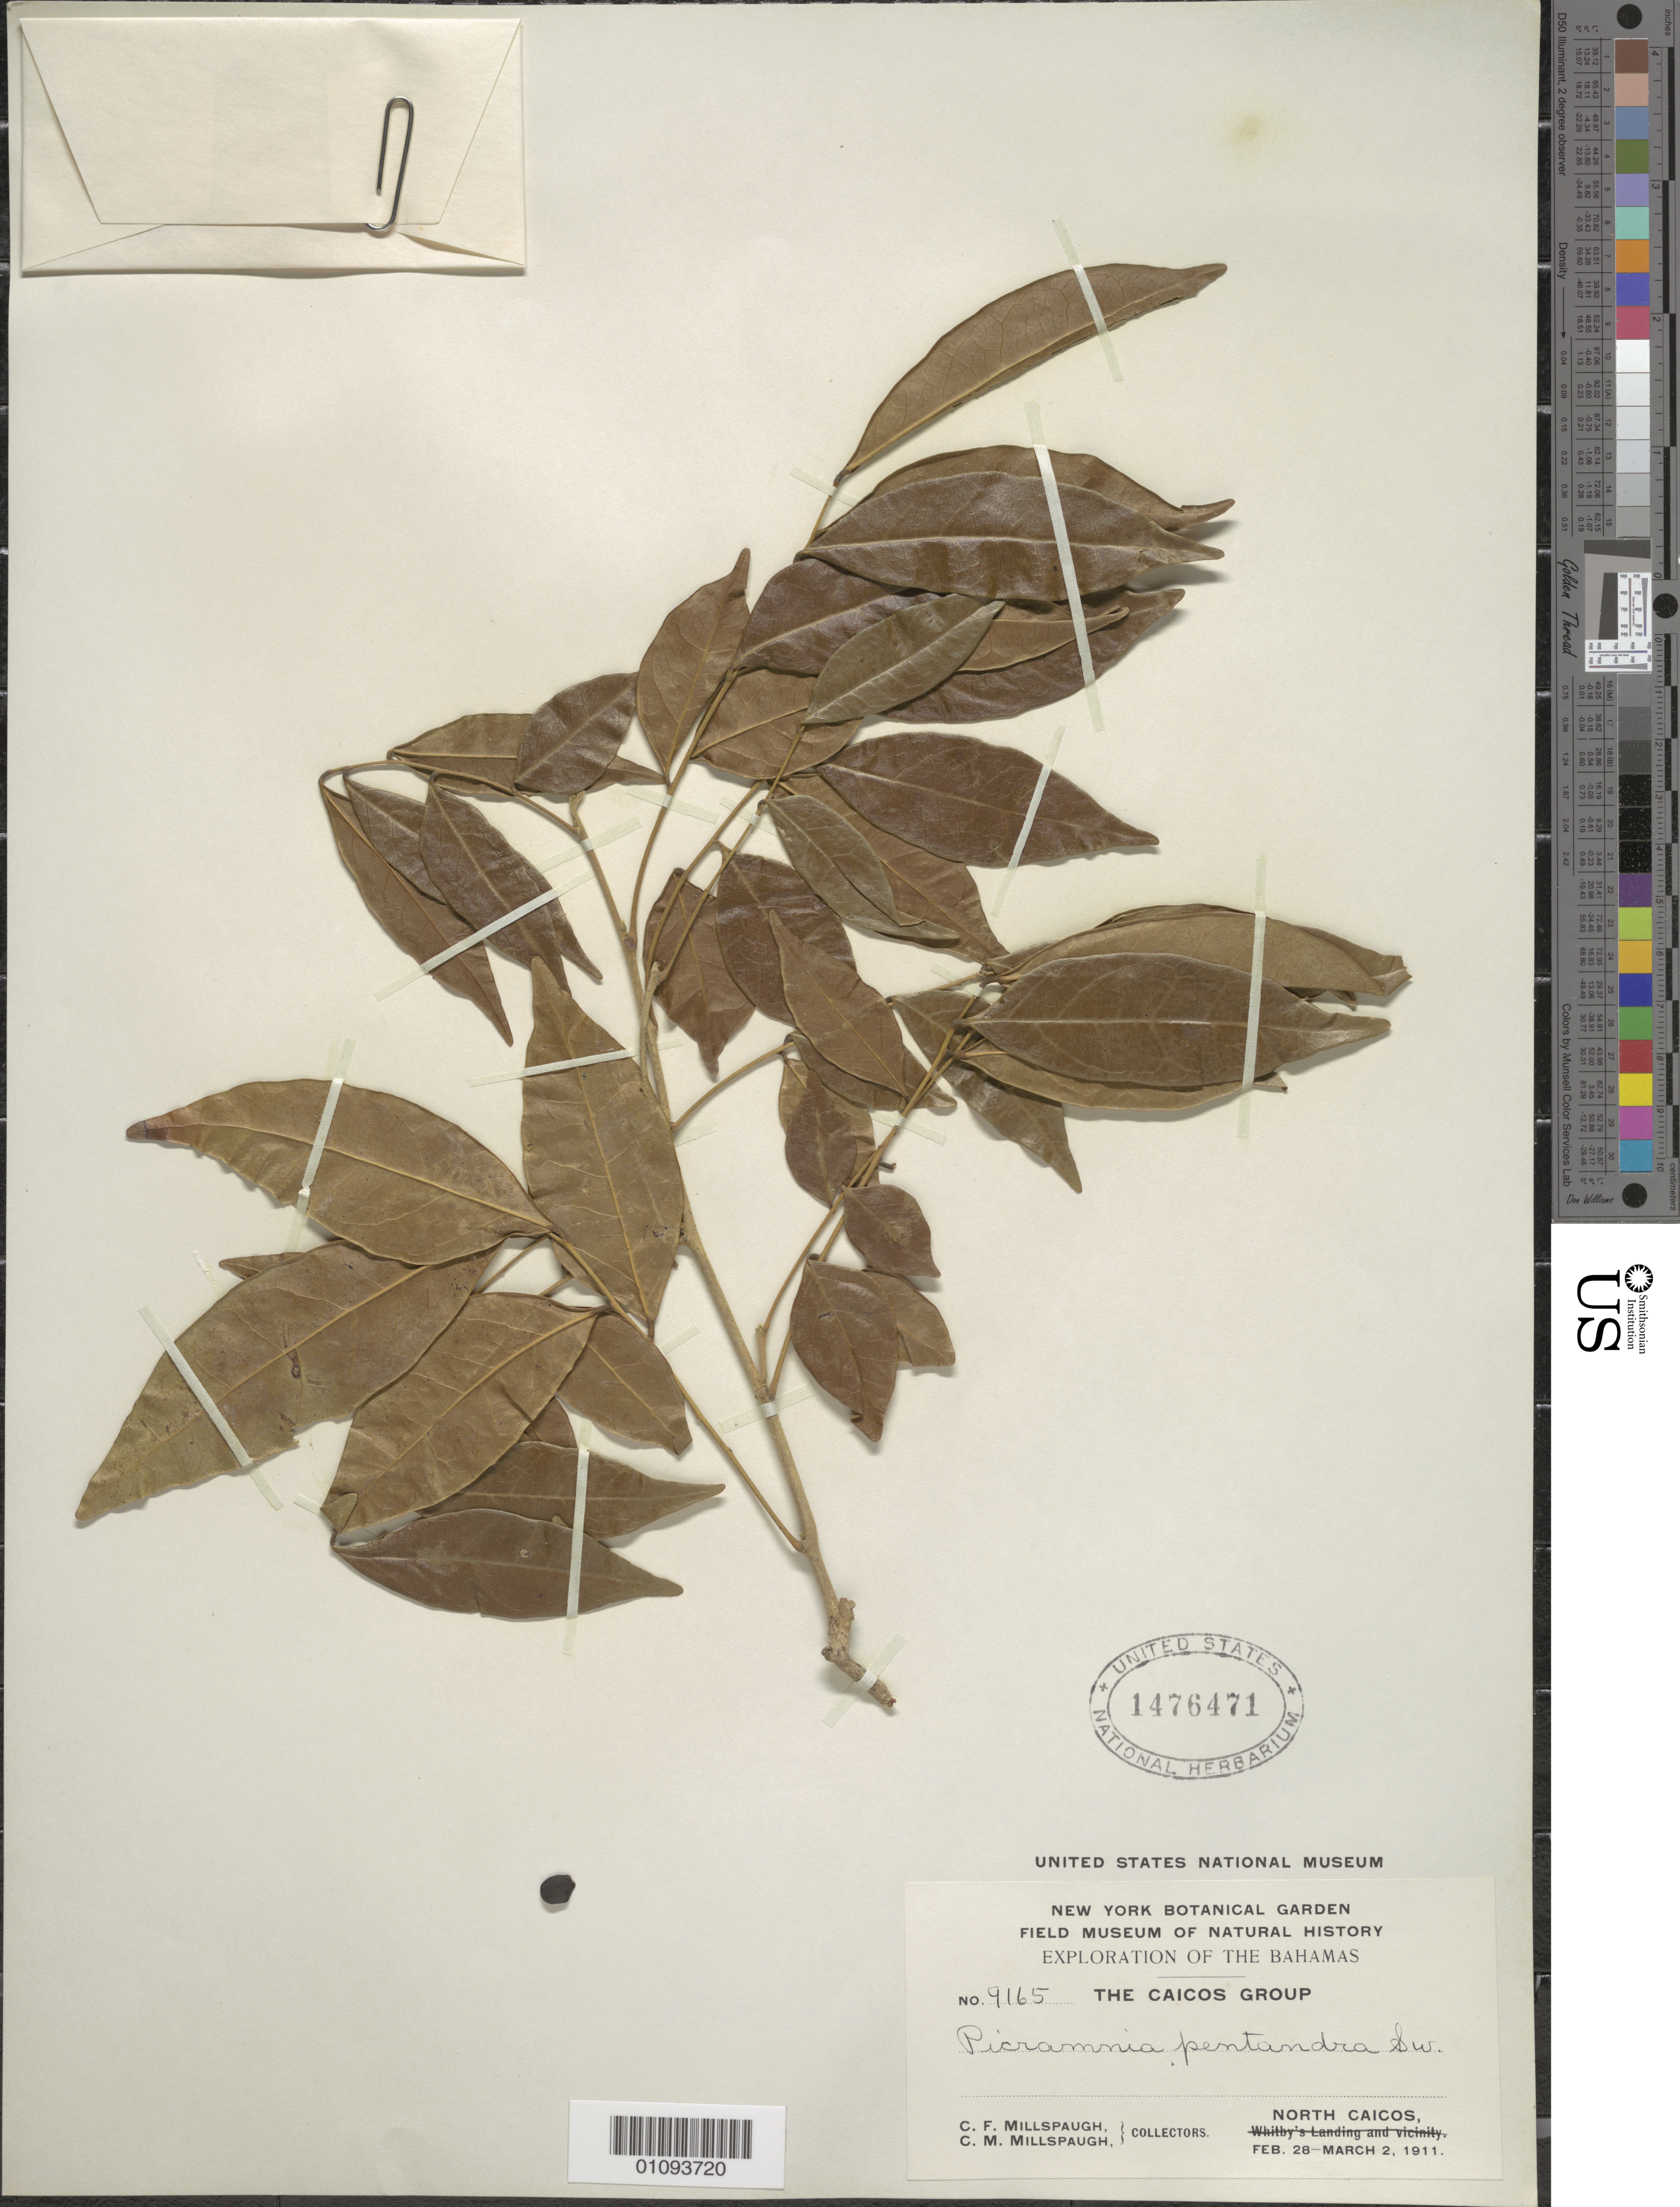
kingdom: Plantae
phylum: Tracheophyta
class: Magnoliopsida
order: Picramniales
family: Picramniaceae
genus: Picramnia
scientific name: Picramnia pentandra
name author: Sw.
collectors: C. F. Millspaugh & C. Millspaugh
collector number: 9165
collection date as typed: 28 Feb 1911 to 02 Mar 1911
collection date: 1911-02-28/1911-03-02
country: Turks and Caicos Islands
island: North Caicos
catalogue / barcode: US 1476471